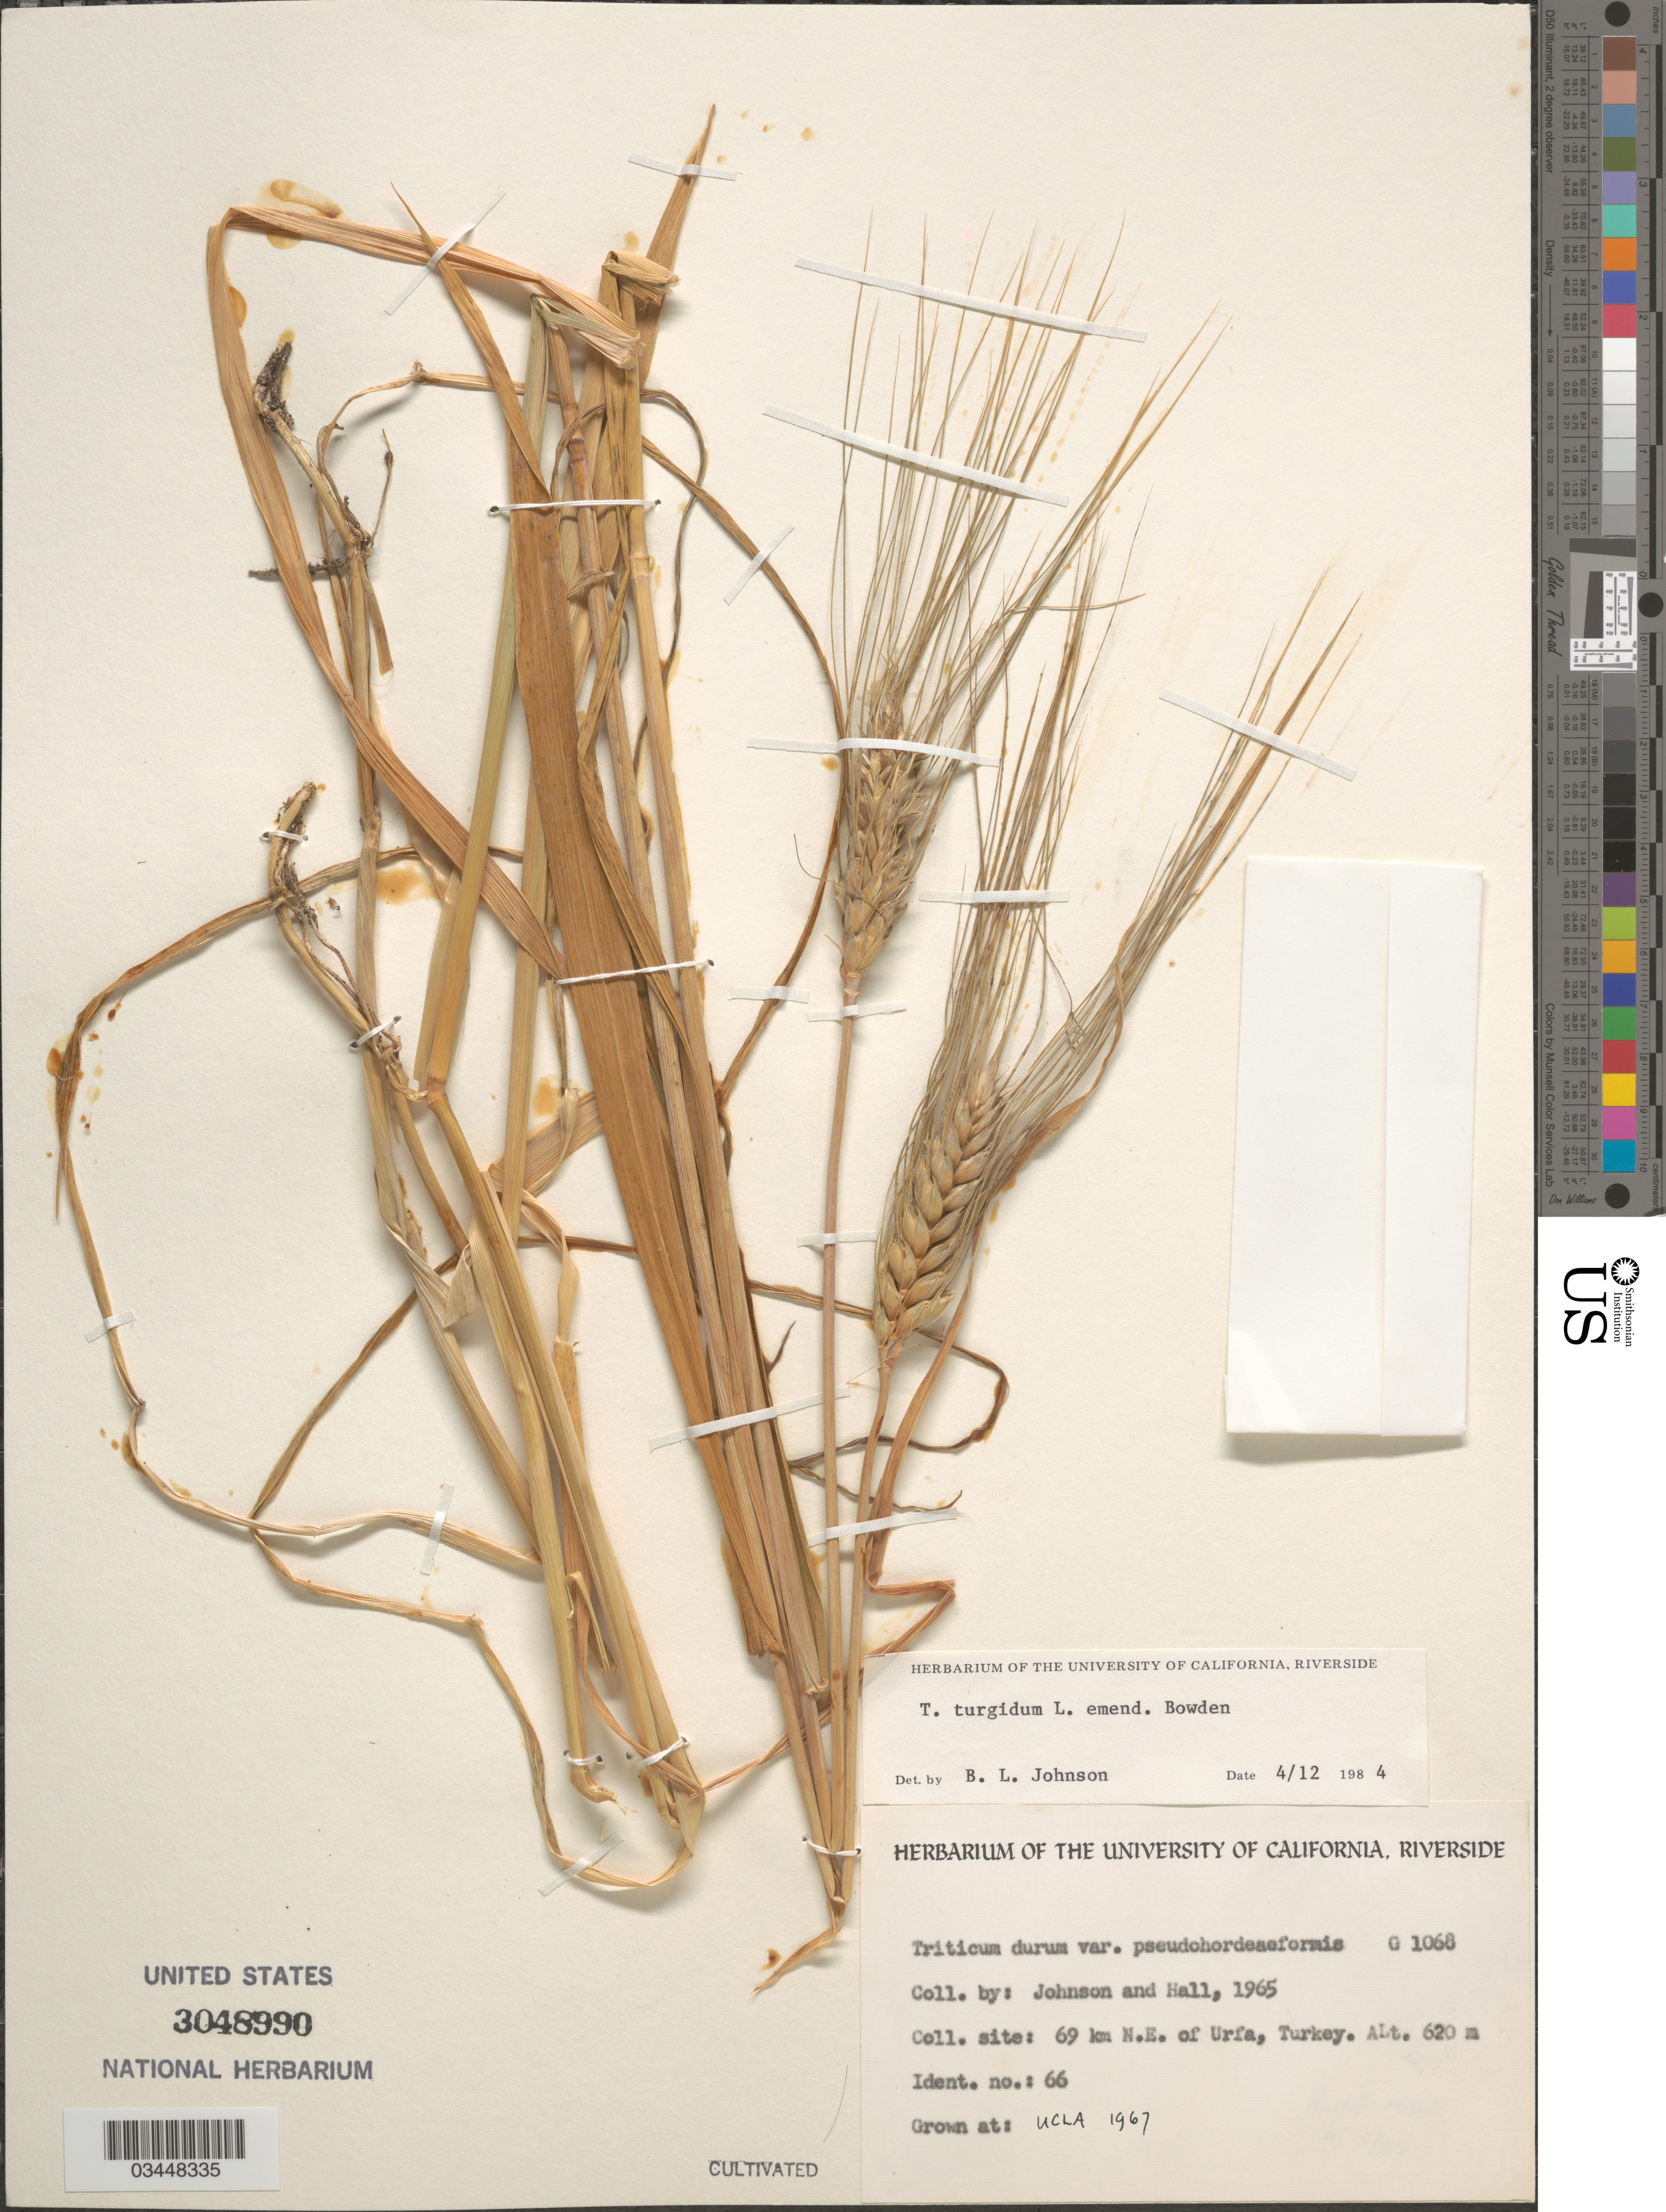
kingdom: Plantae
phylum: Tracheophyta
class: Liliopsida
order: Poales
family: Poaceae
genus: Triticum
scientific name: Triticum turgidum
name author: L.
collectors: ex herb. Univ. of California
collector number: G1068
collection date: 1967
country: United States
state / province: California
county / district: Los Angeles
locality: UCLA.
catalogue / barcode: US 3048990